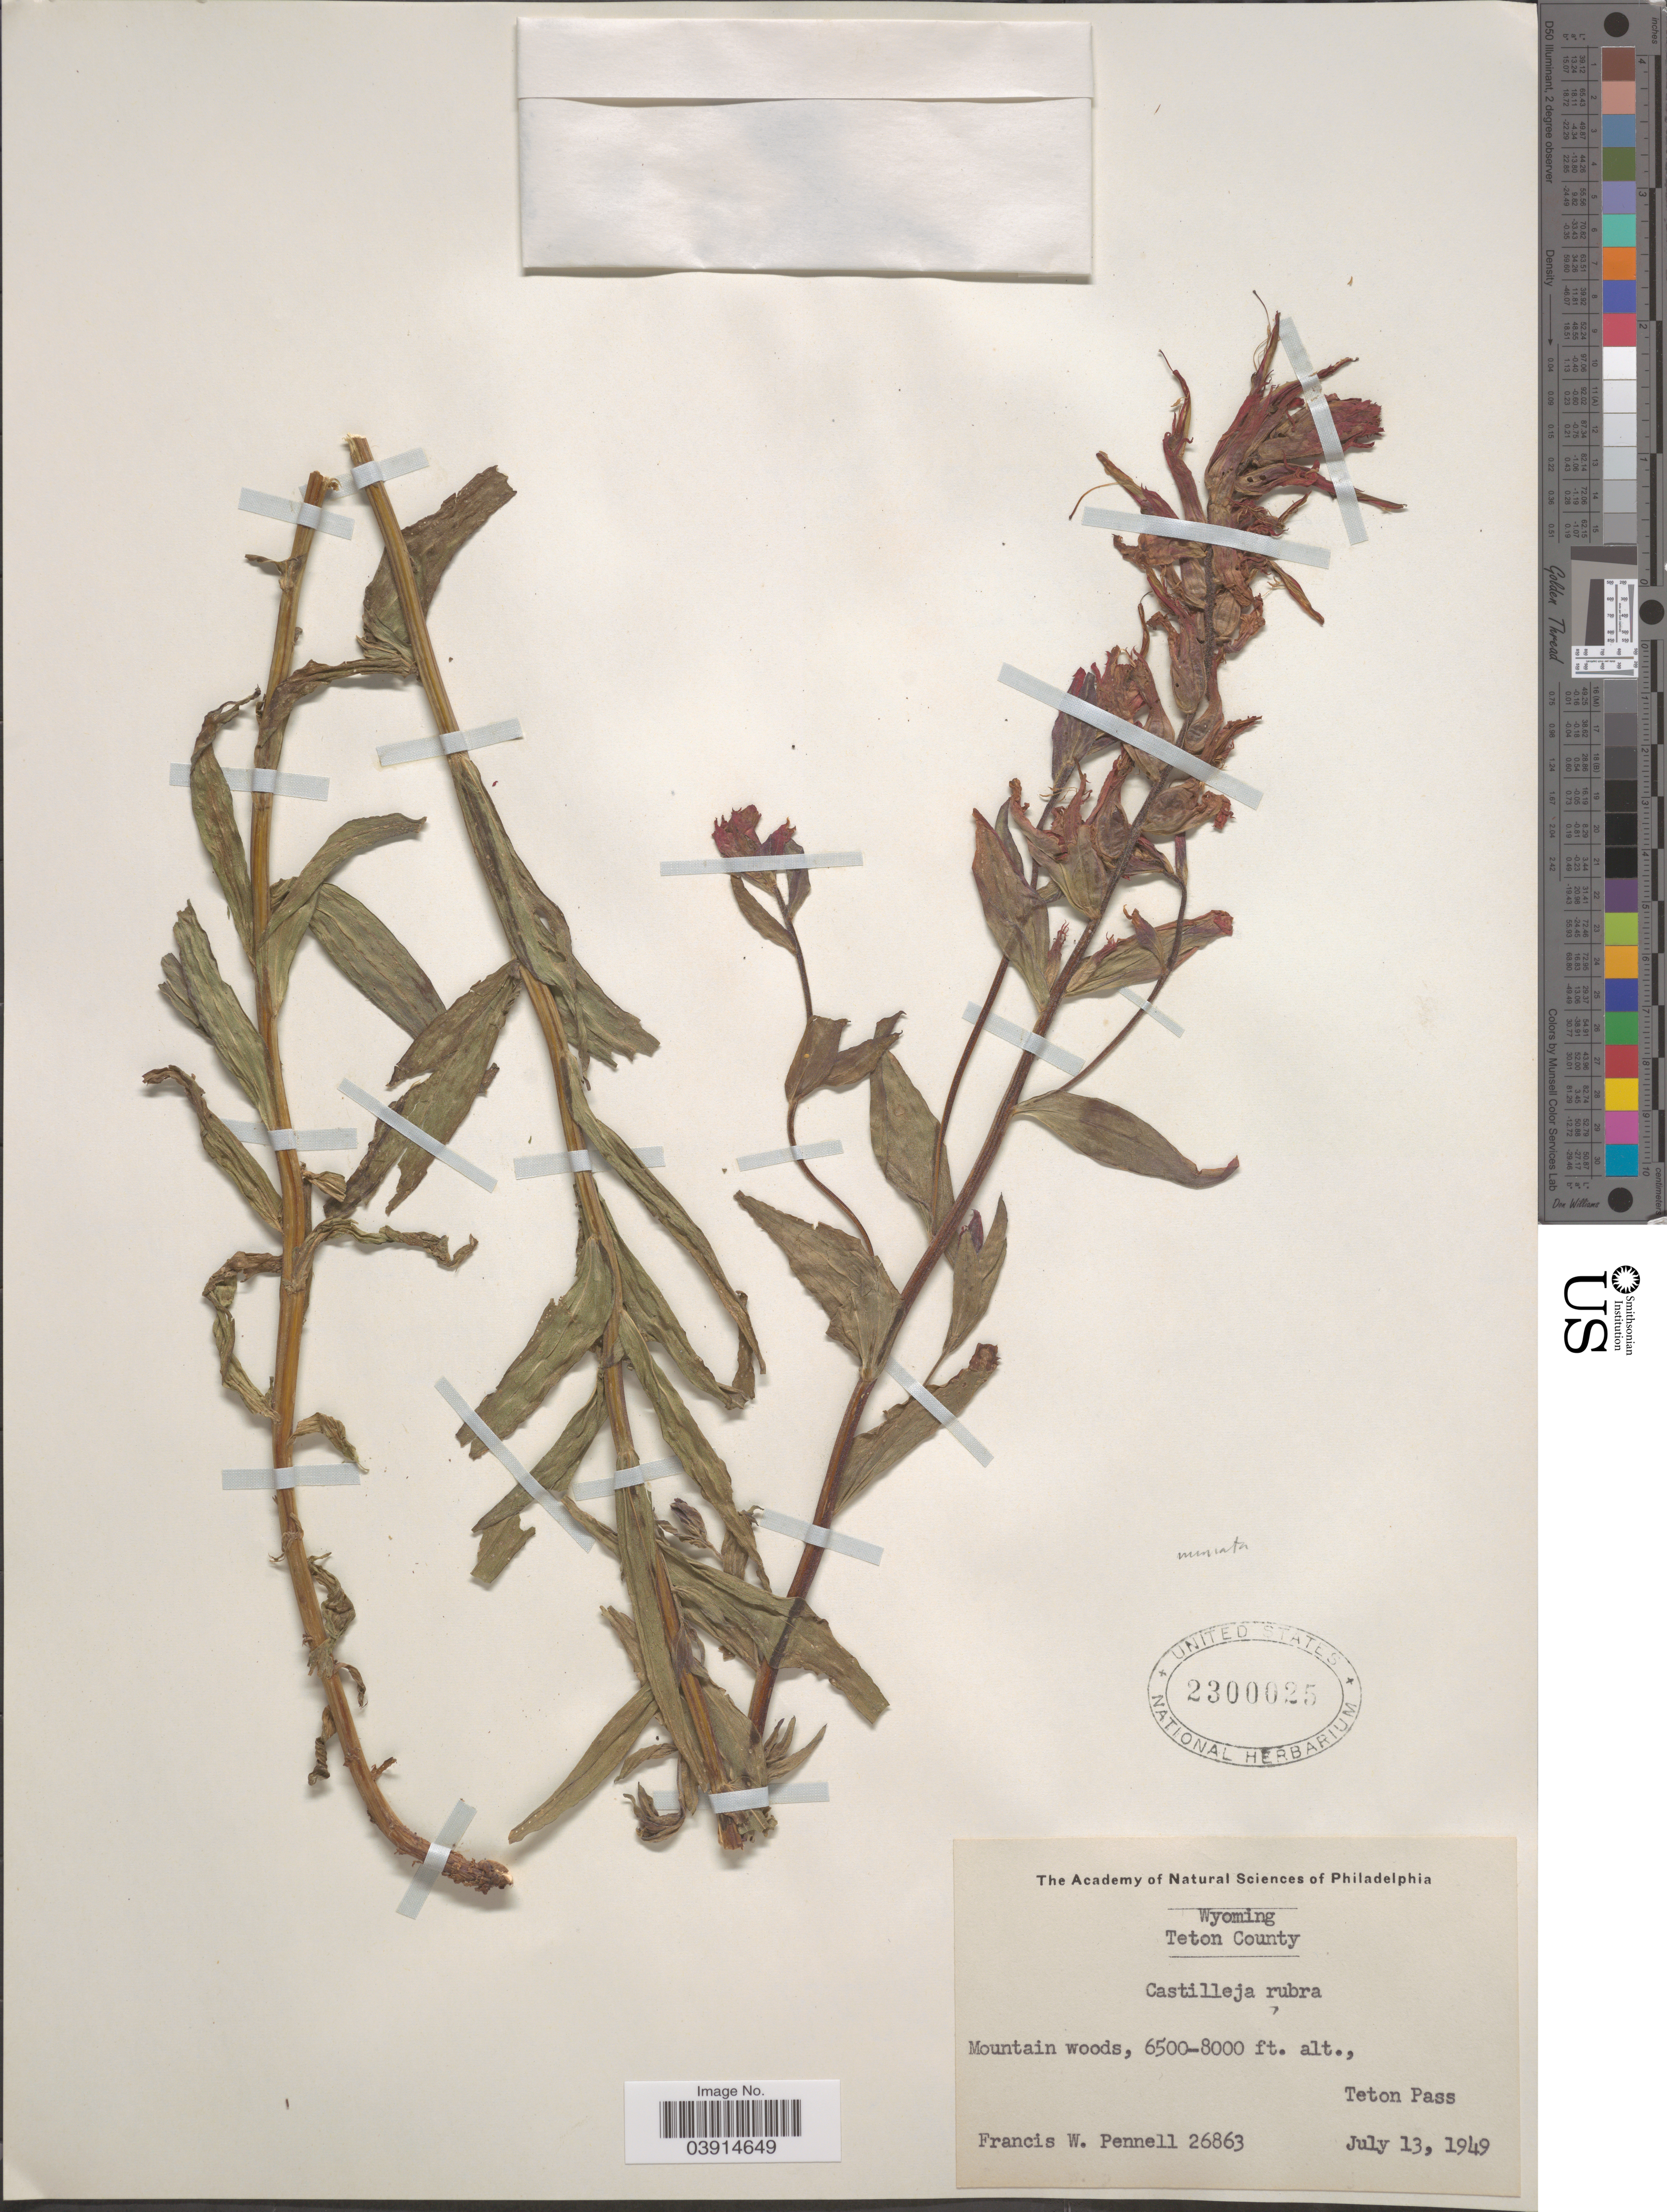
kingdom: Plantae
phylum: Tracheophyta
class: Magnoliopsida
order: Lamiales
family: Orobanchaceae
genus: Castilleja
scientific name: Castilleja sp.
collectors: F. W. Pennell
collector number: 26863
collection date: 1949-07-13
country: United States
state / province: Wyoming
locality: Teton County. Teton Pass.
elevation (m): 1981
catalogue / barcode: US 2300025